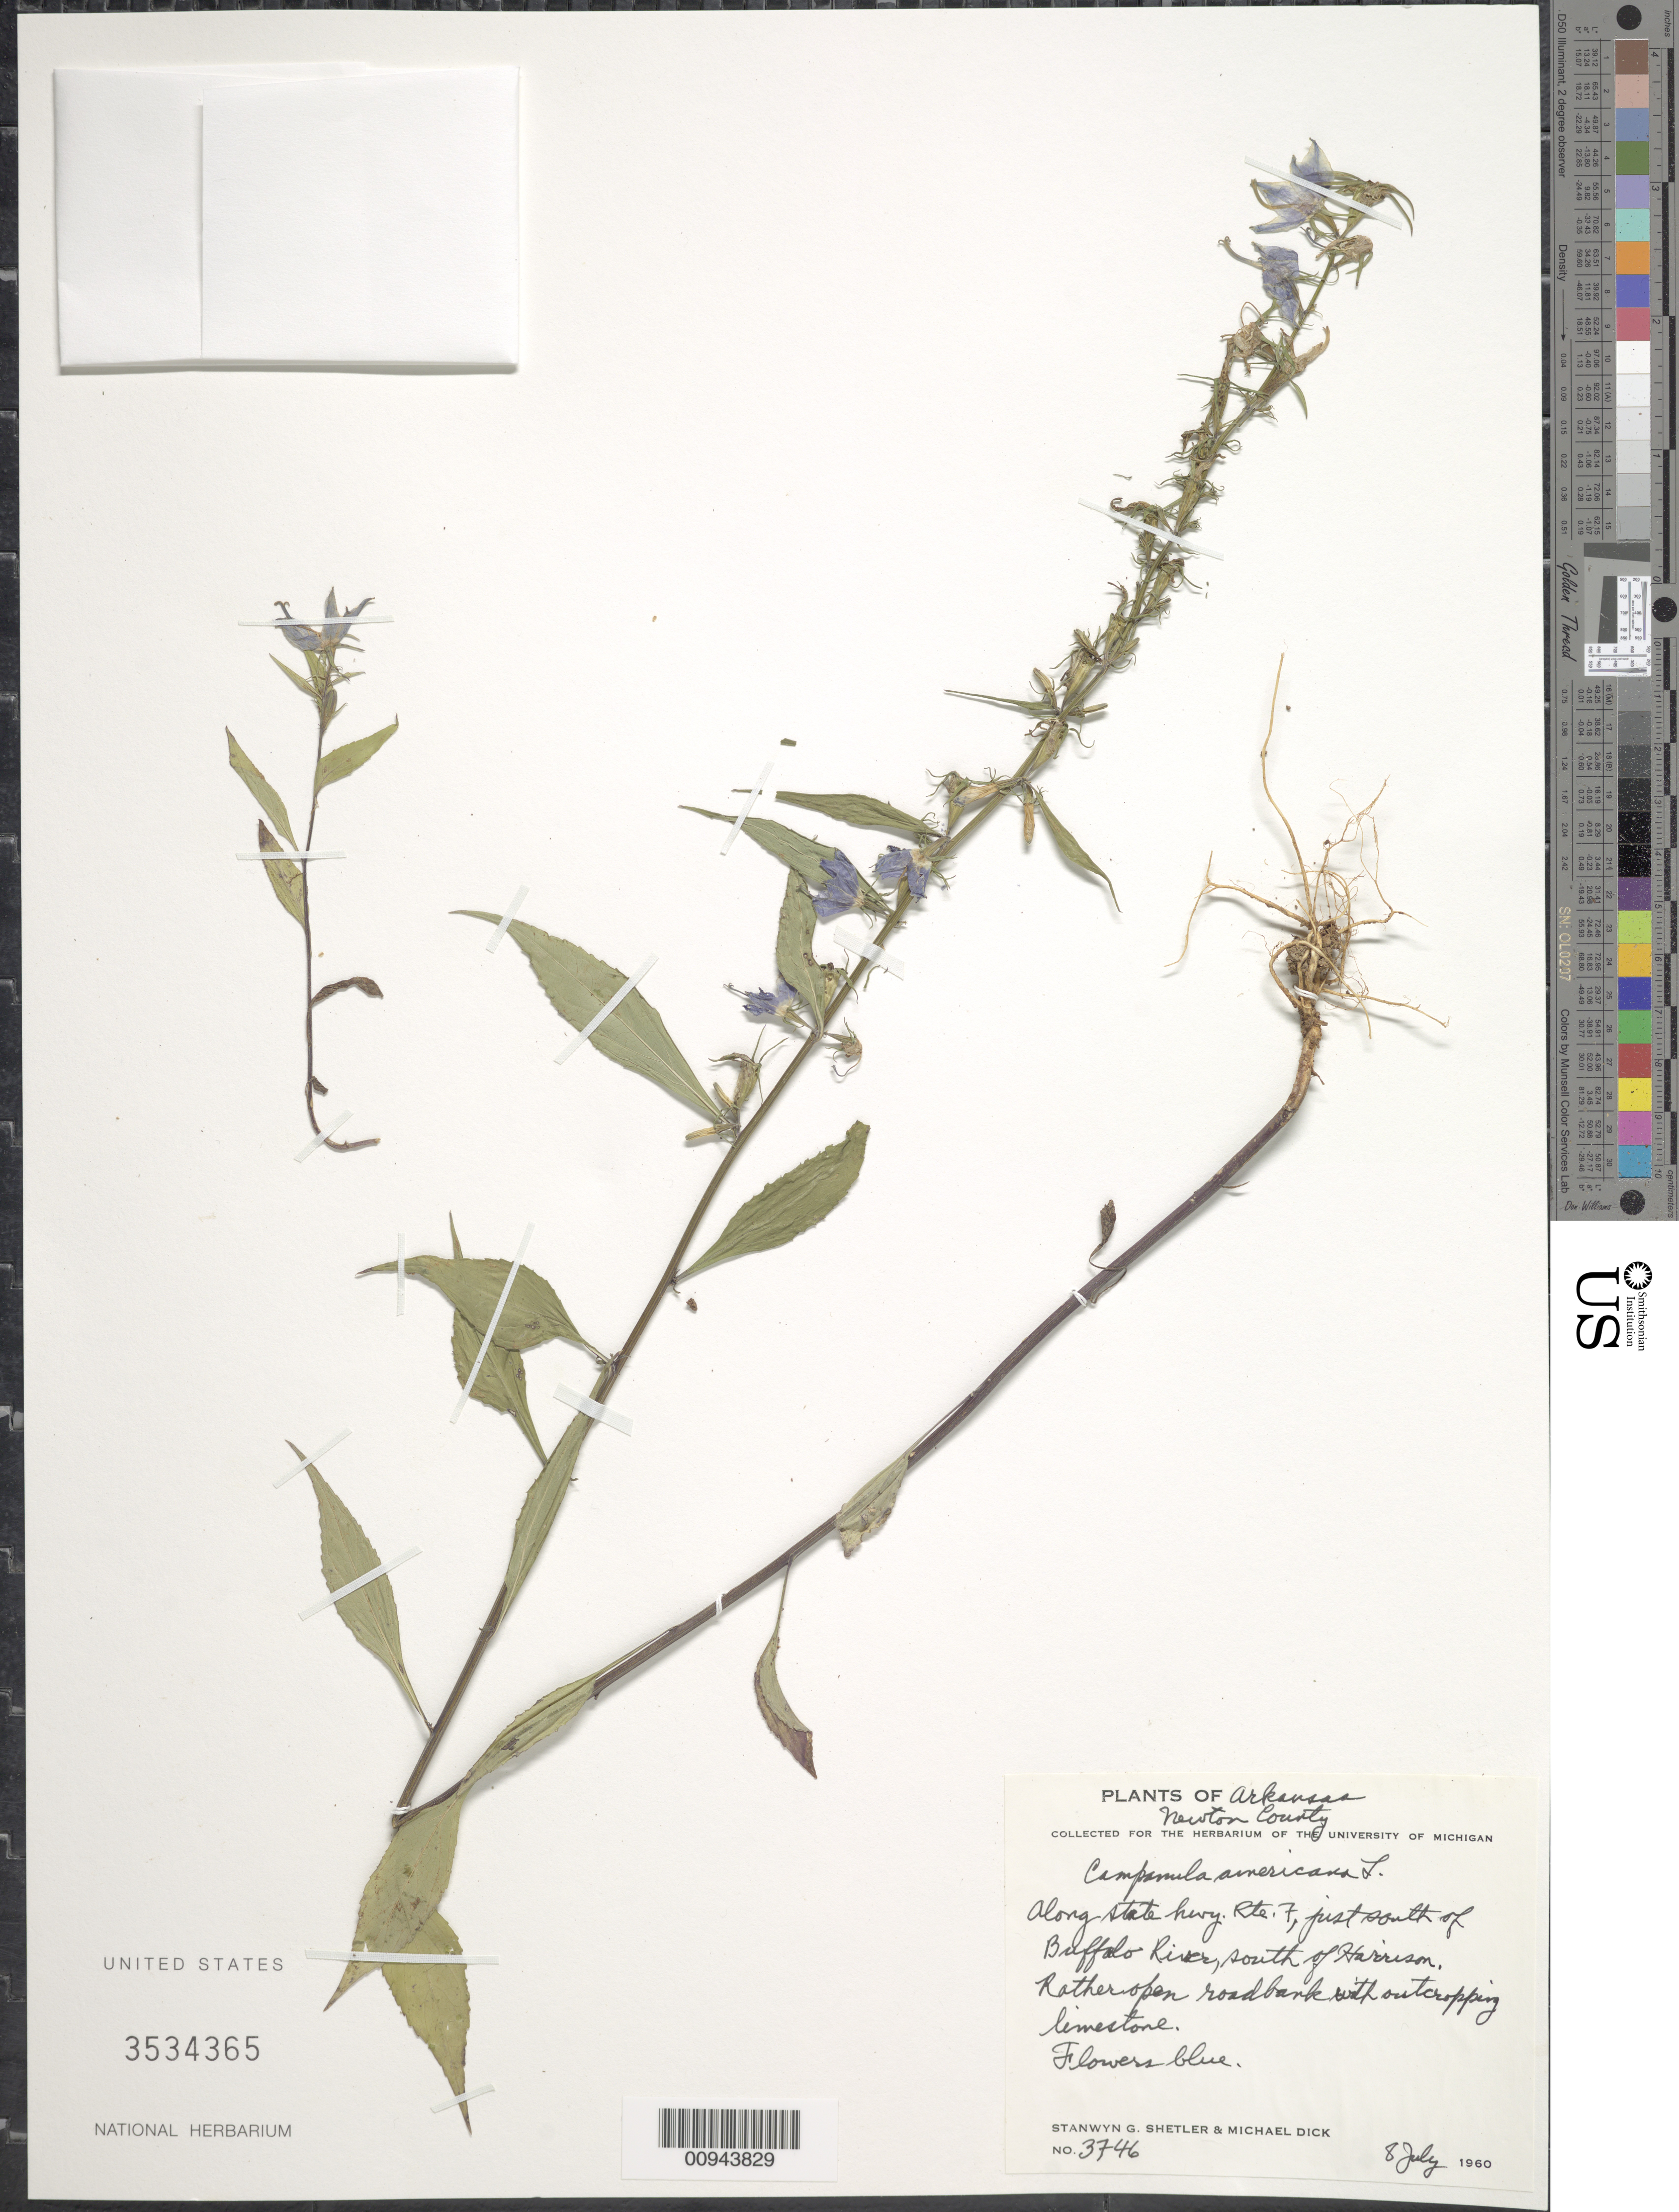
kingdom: Plantae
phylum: Tracheophyta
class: Magnoliopsida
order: Asterales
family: Campanulaceae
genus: Campanula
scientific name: Campanula americana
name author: L.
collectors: S. Shetler & M. Dick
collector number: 3746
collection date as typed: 8 July 1960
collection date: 1960-07-08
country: United States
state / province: Arkansas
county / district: Newton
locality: Along State Hwy. Route 7, just south of Buffalo River, south of Harrison.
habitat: rather open roadbank with outcropping limestone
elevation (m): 2200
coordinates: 33 27' N, 105 43' W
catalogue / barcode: US 3534365